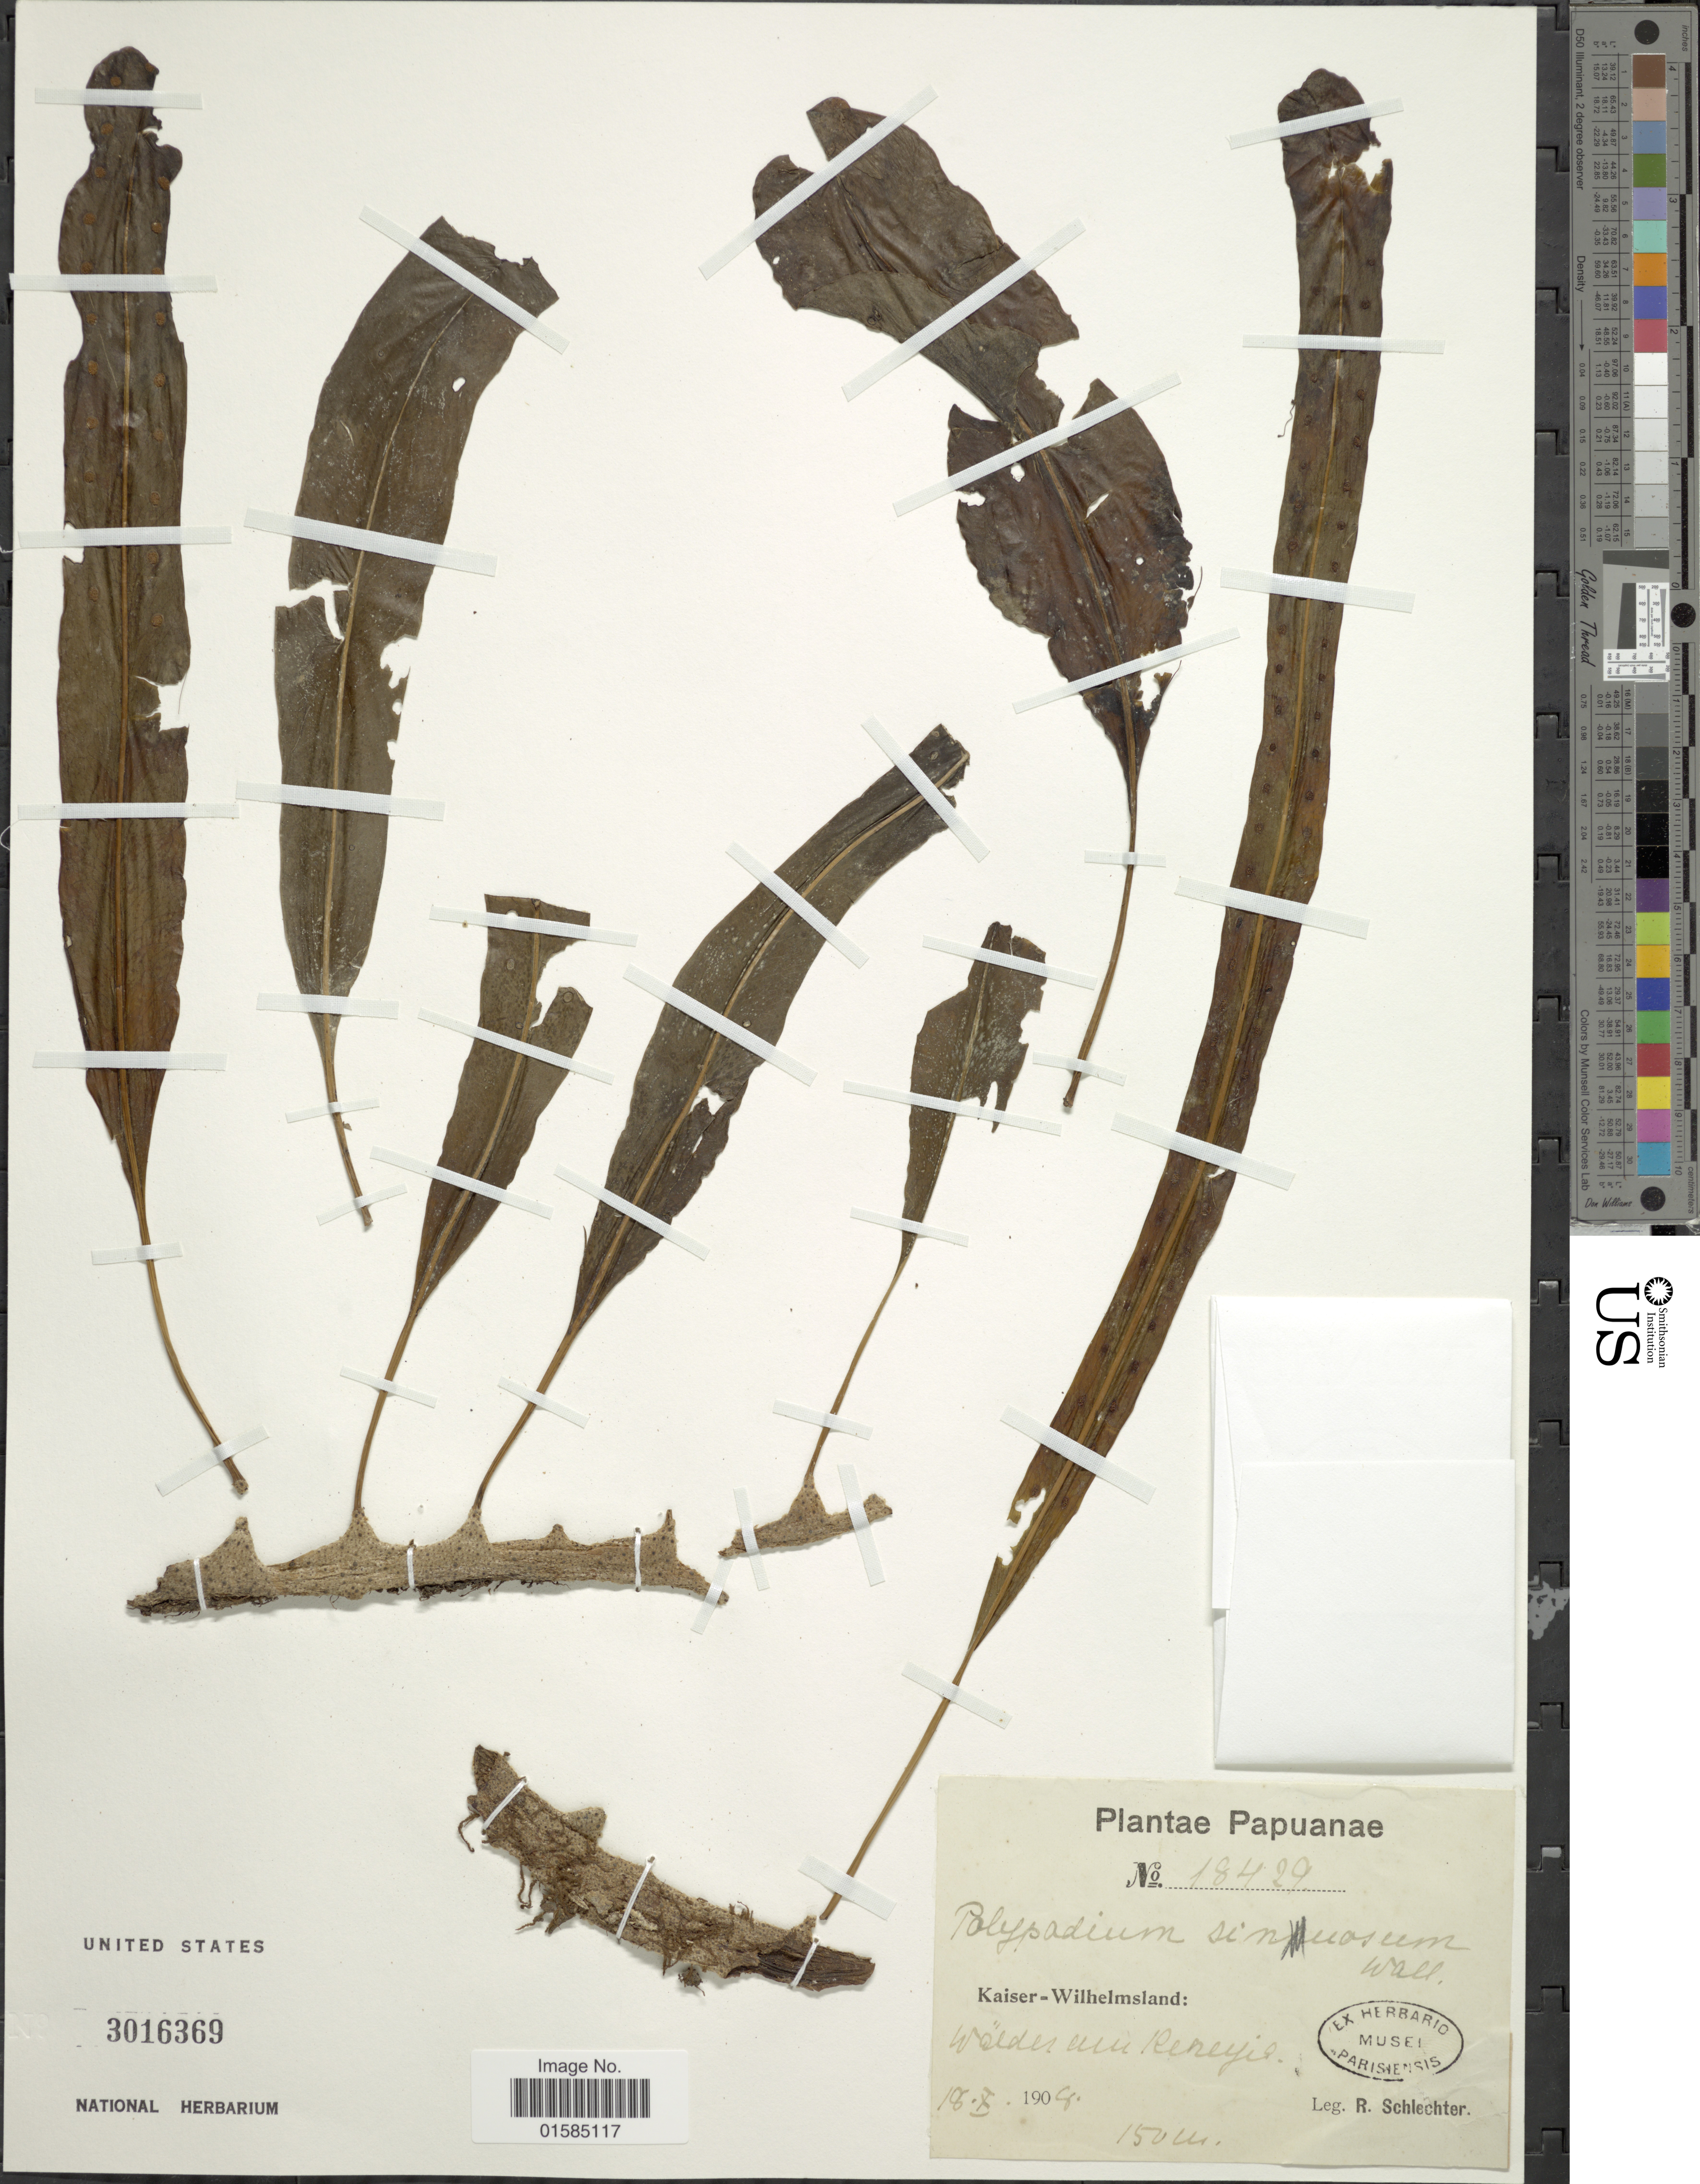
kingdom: Plantae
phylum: Tracheophyta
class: Polypodiopsida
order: Polypodiales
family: Polypodiaceae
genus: Lecanopteris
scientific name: Lecanopteris sinuosa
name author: (Wall. ex Hook.) Copel.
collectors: F. R. R. Schlechter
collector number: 18429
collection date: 1908-07-18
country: Papua New Guinea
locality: Papuanae, Kaiser-Wilhelmsland, Wolder aiu Renyir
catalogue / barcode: US 3016369